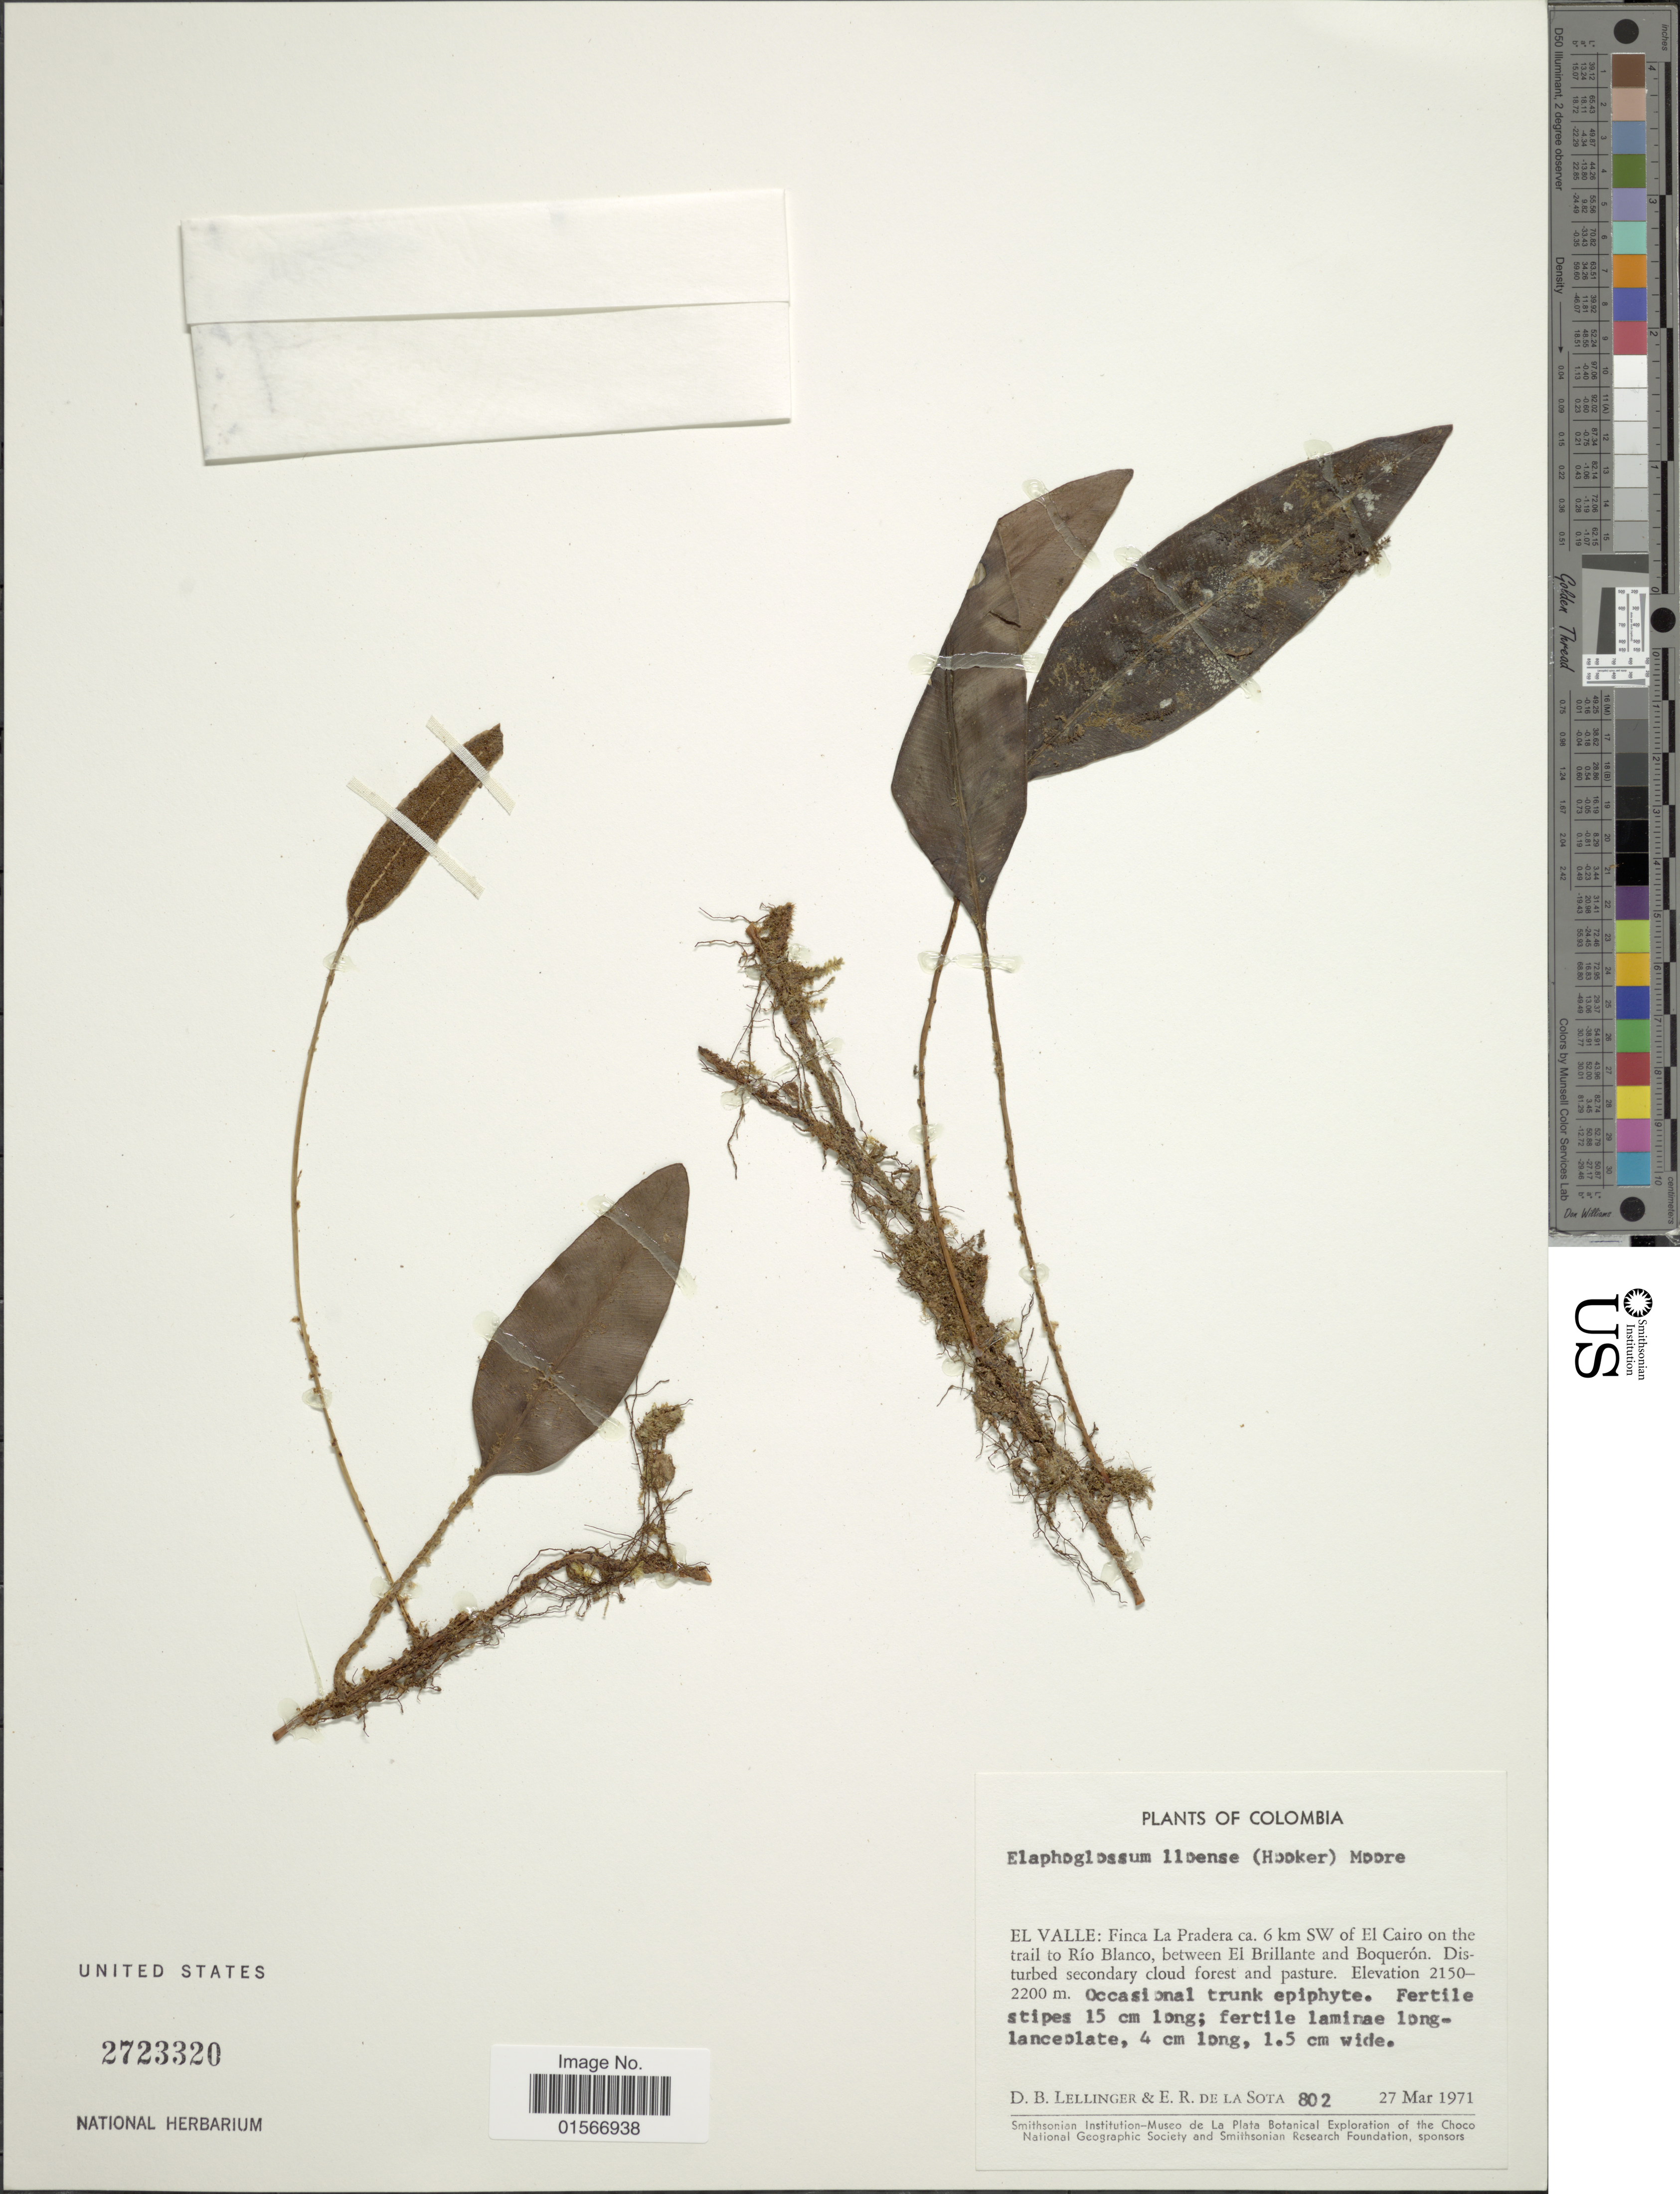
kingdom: Plantae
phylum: Tracheophyta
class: Polypodiopsida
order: Polypodiales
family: Dryopteridaceae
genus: Elaphoglossum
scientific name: Elaphoglossum lloense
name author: (Hook.) T. Moore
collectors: D. B. Lellinger & E. R. de la Sota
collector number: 802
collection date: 1971-03-27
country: Colombia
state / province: Valle del Cauca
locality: El Valle: Finca La Pradera ca. 6 km SW of El Cairo on the trail to Río Blanco, between El Brillante and Boquerón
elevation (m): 2150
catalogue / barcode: US 2723320